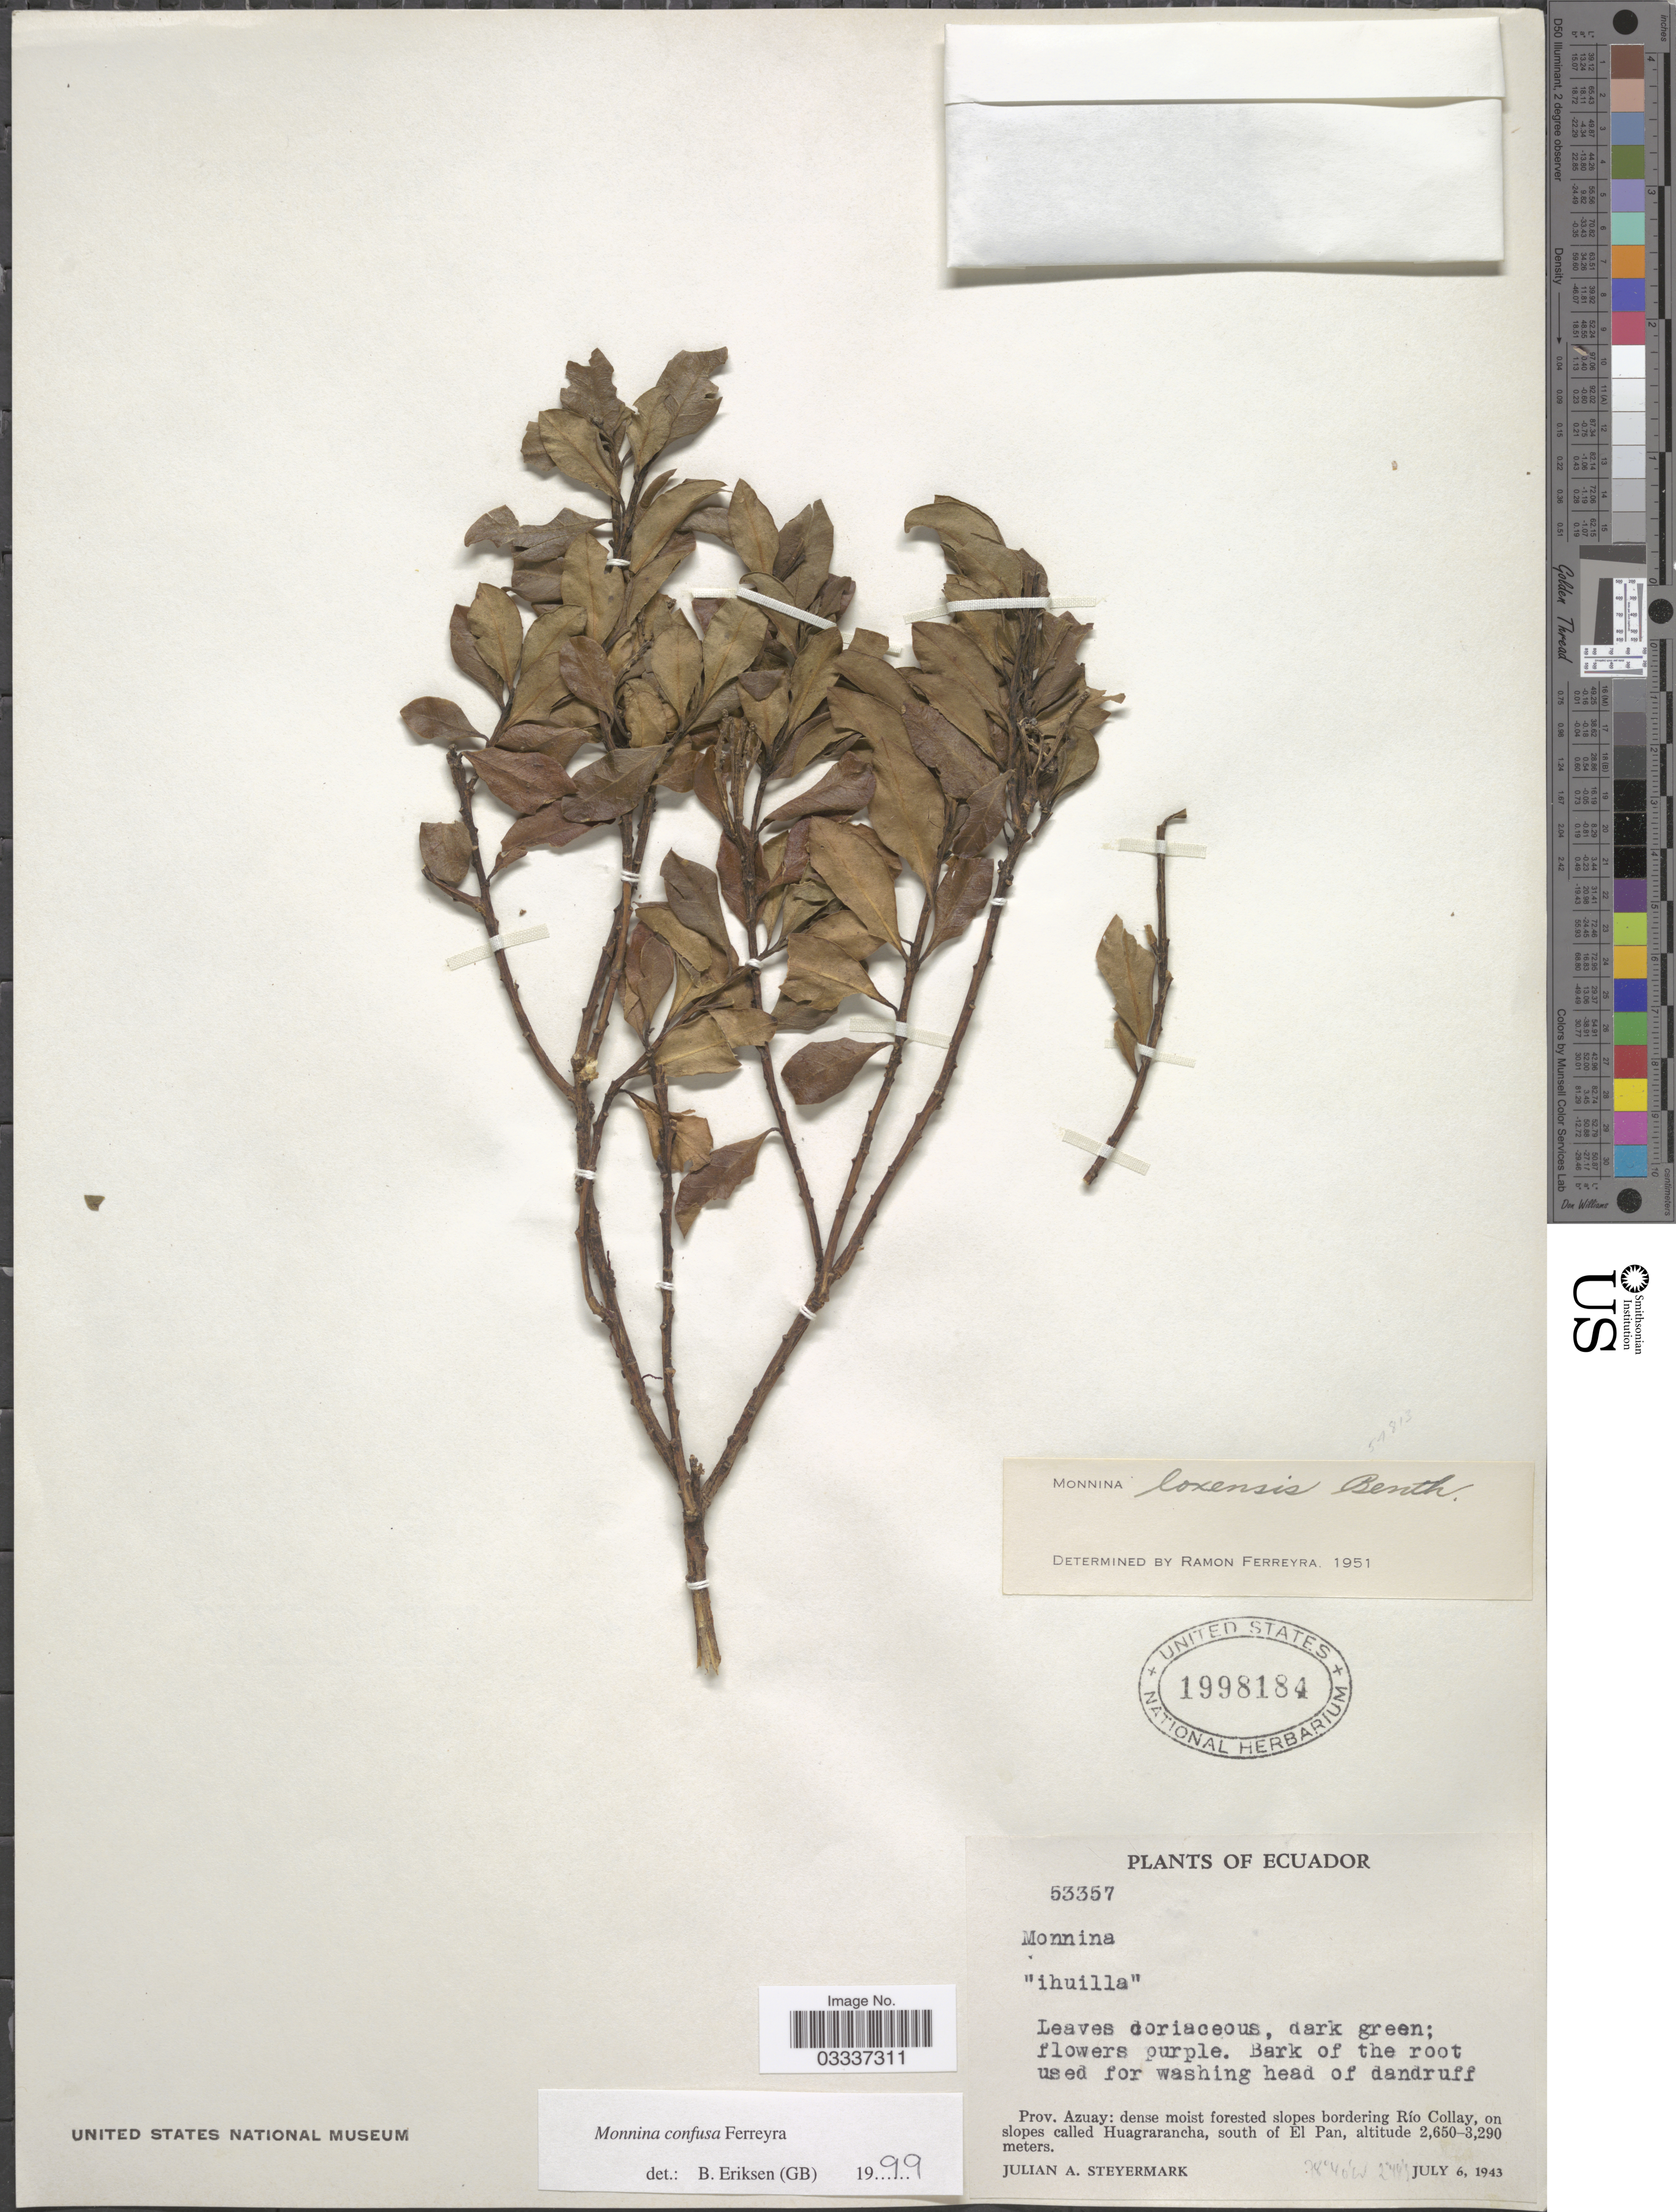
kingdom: Plantae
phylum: Tracheophyta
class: Magnoliopsida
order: Fabales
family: Polygalaceae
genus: Monnina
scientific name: Monnina confusa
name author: Ferreyra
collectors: J. Steyermark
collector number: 53357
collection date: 1943-07-06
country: Ecuador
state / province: Azuay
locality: Dense moist forested slopes bordering Río Collay, on slopes called Huagrarancha, south of El Pan.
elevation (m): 2650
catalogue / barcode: US 1998184